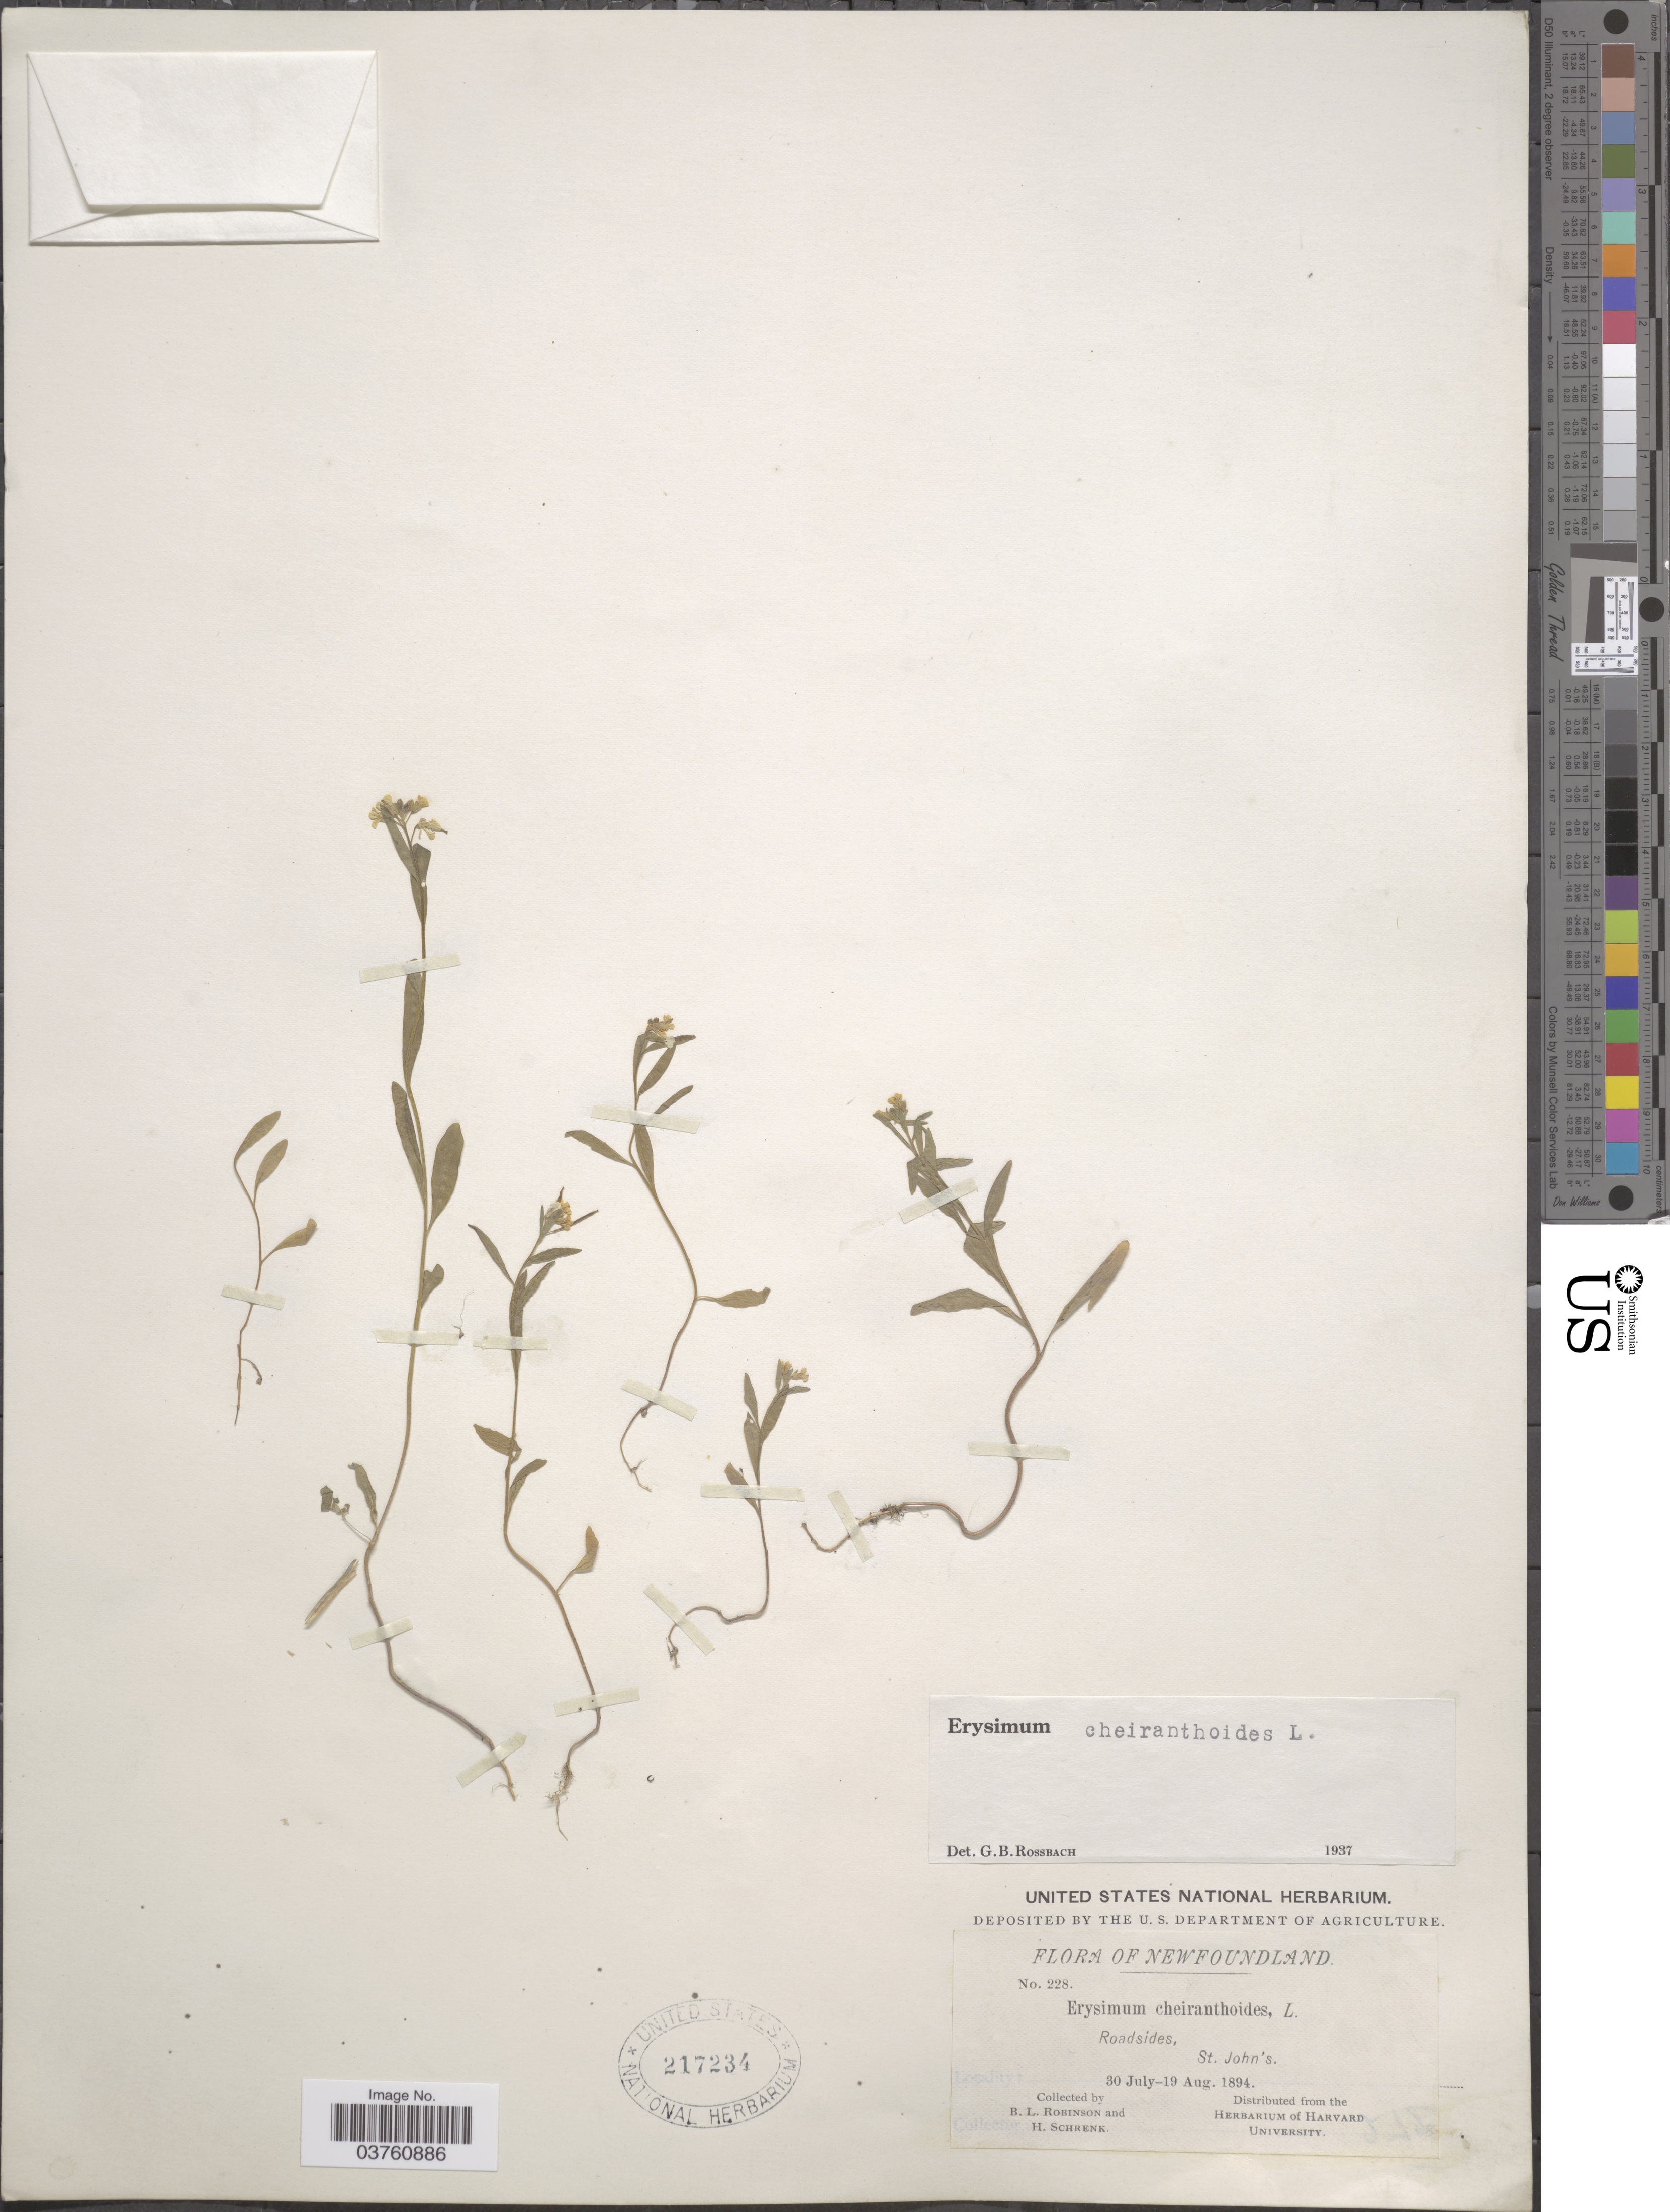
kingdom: Plantae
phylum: Tracheophyta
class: Magnoliopsida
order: Brassicales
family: Brassicaceae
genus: Erysimum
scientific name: Erysimum cheiranthoides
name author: L.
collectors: B. L. Robinson & H. Schrenk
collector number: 228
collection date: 1894-07-30/1894-08-19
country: Canada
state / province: Newfoundland and Labrador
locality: Roadsides, St. John's.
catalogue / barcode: US 217234